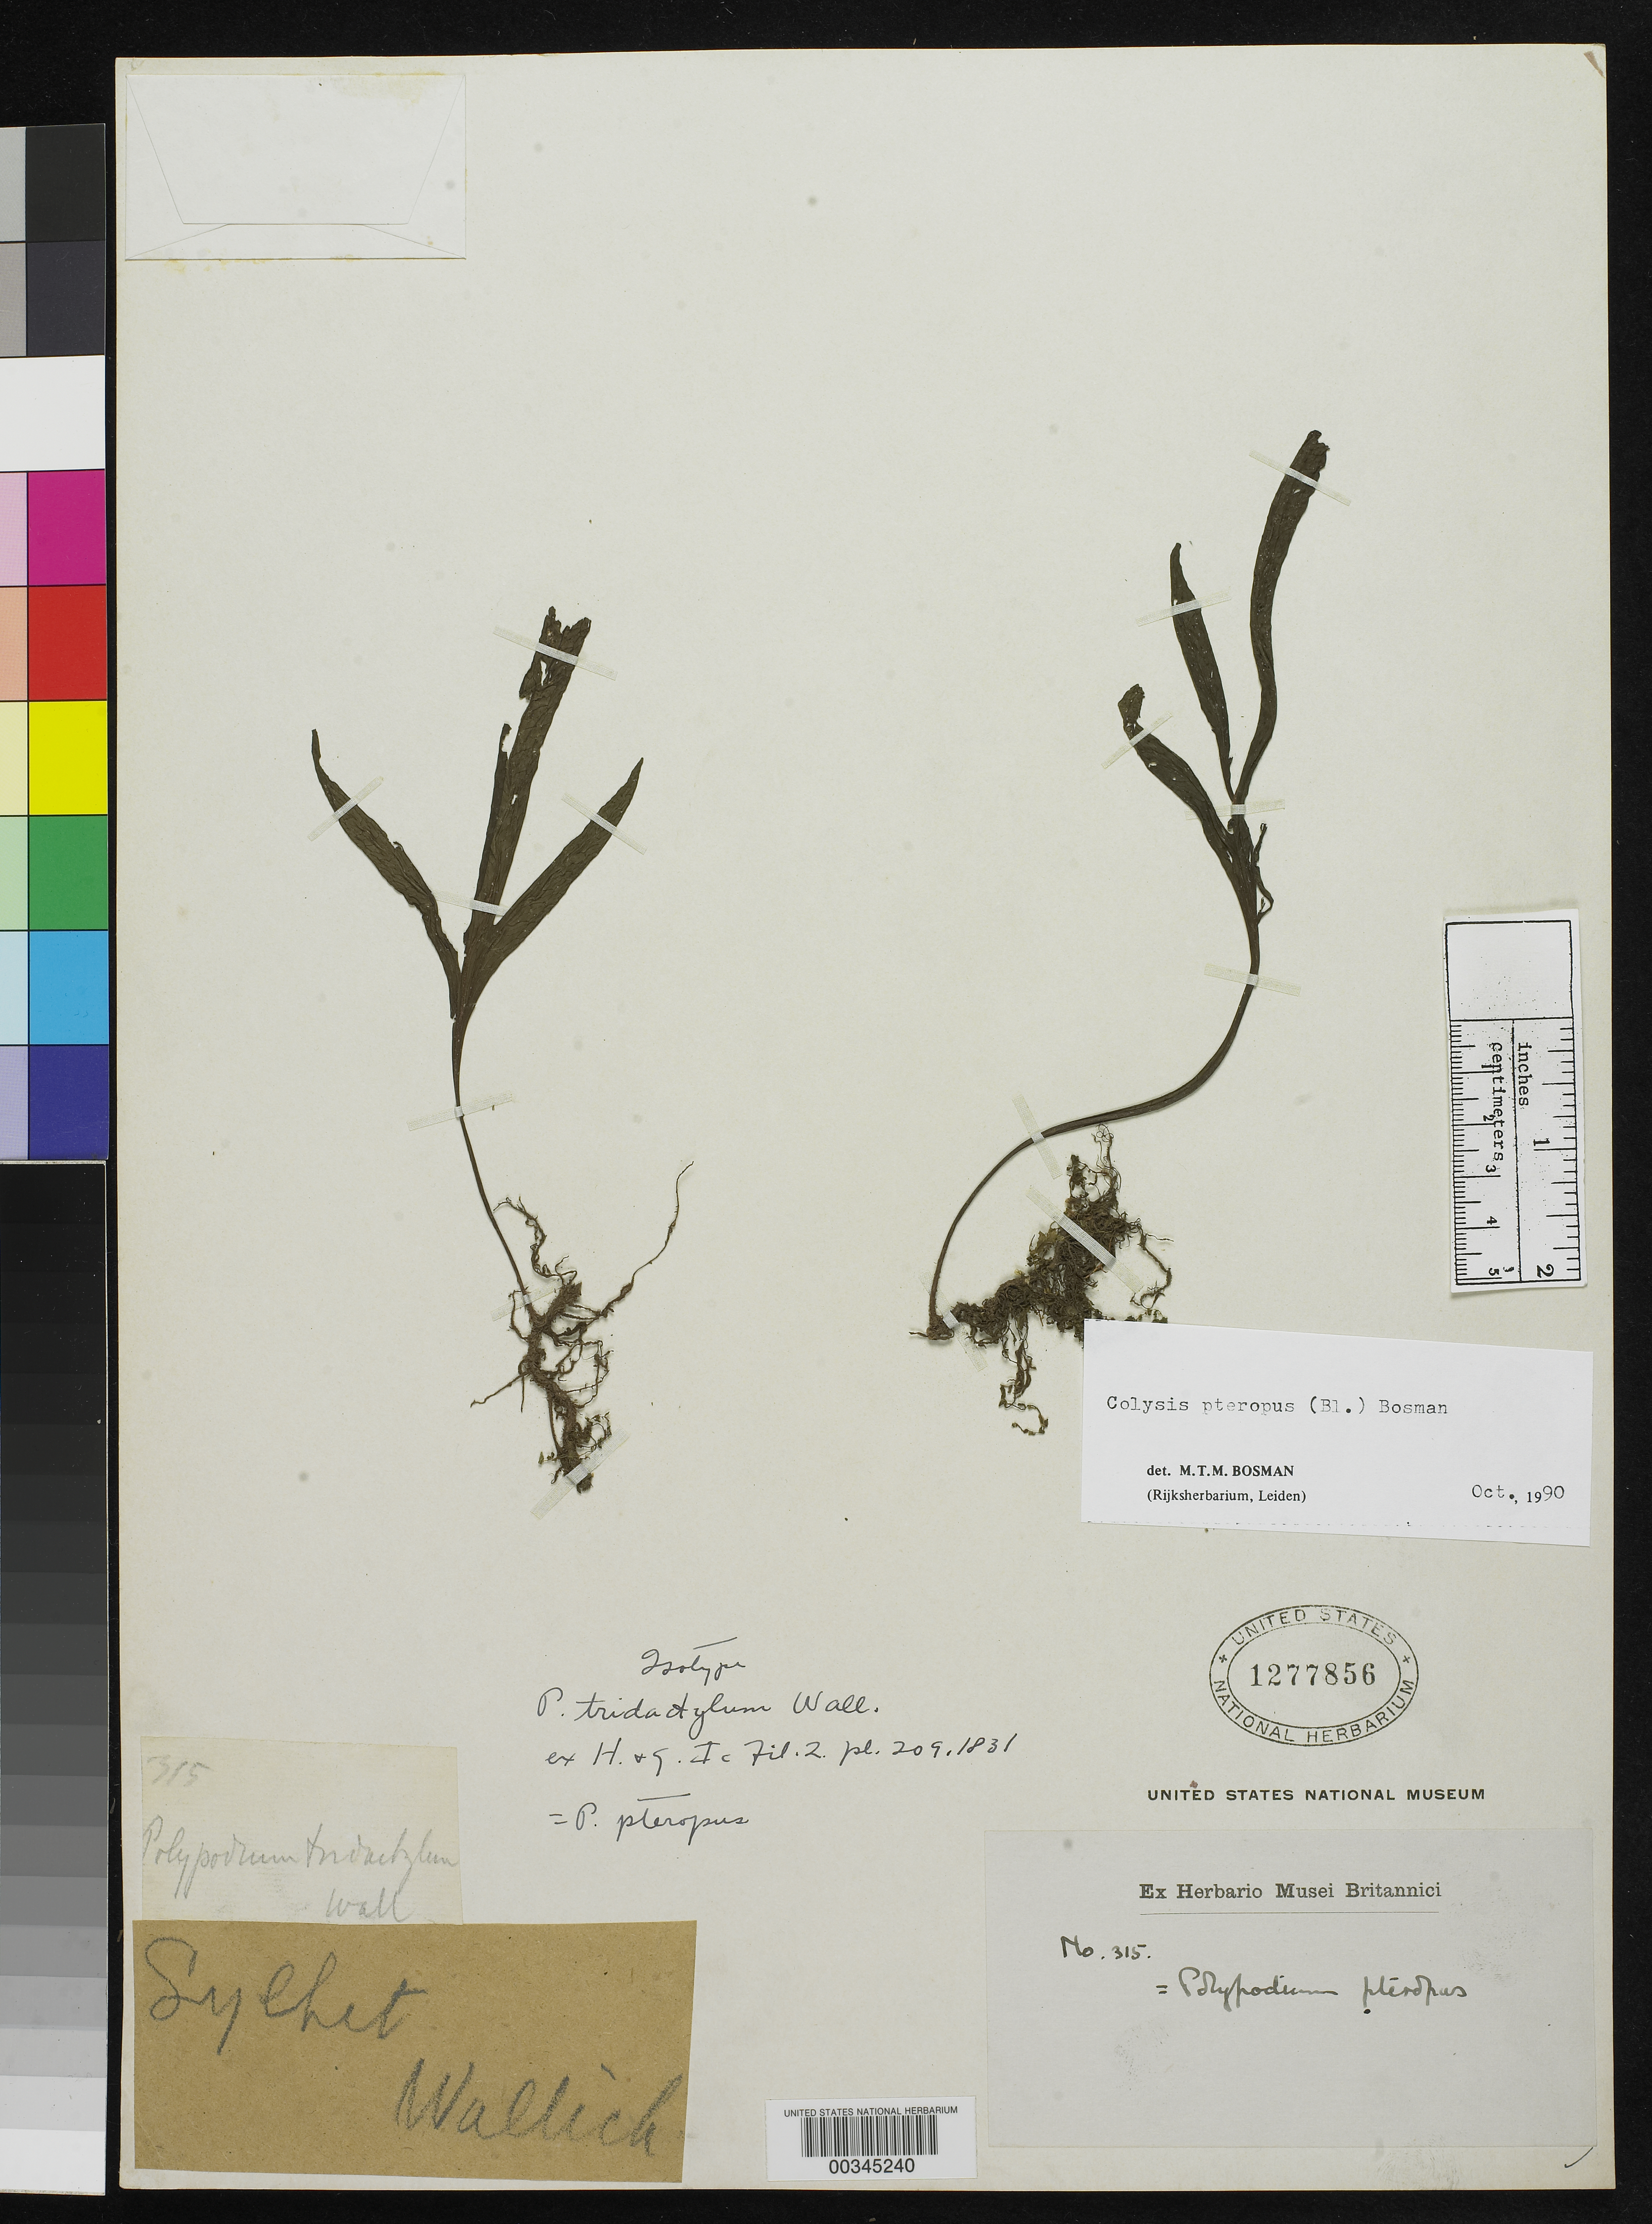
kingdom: Plantae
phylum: Tracheophyta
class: Polypodiopsida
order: Polypodiales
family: Polypodiaceae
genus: Polypodium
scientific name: Polypodium tridactylum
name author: Wall. ex Hook. & Grev.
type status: Isotype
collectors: N. Wallich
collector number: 315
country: India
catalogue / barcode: US 1277856